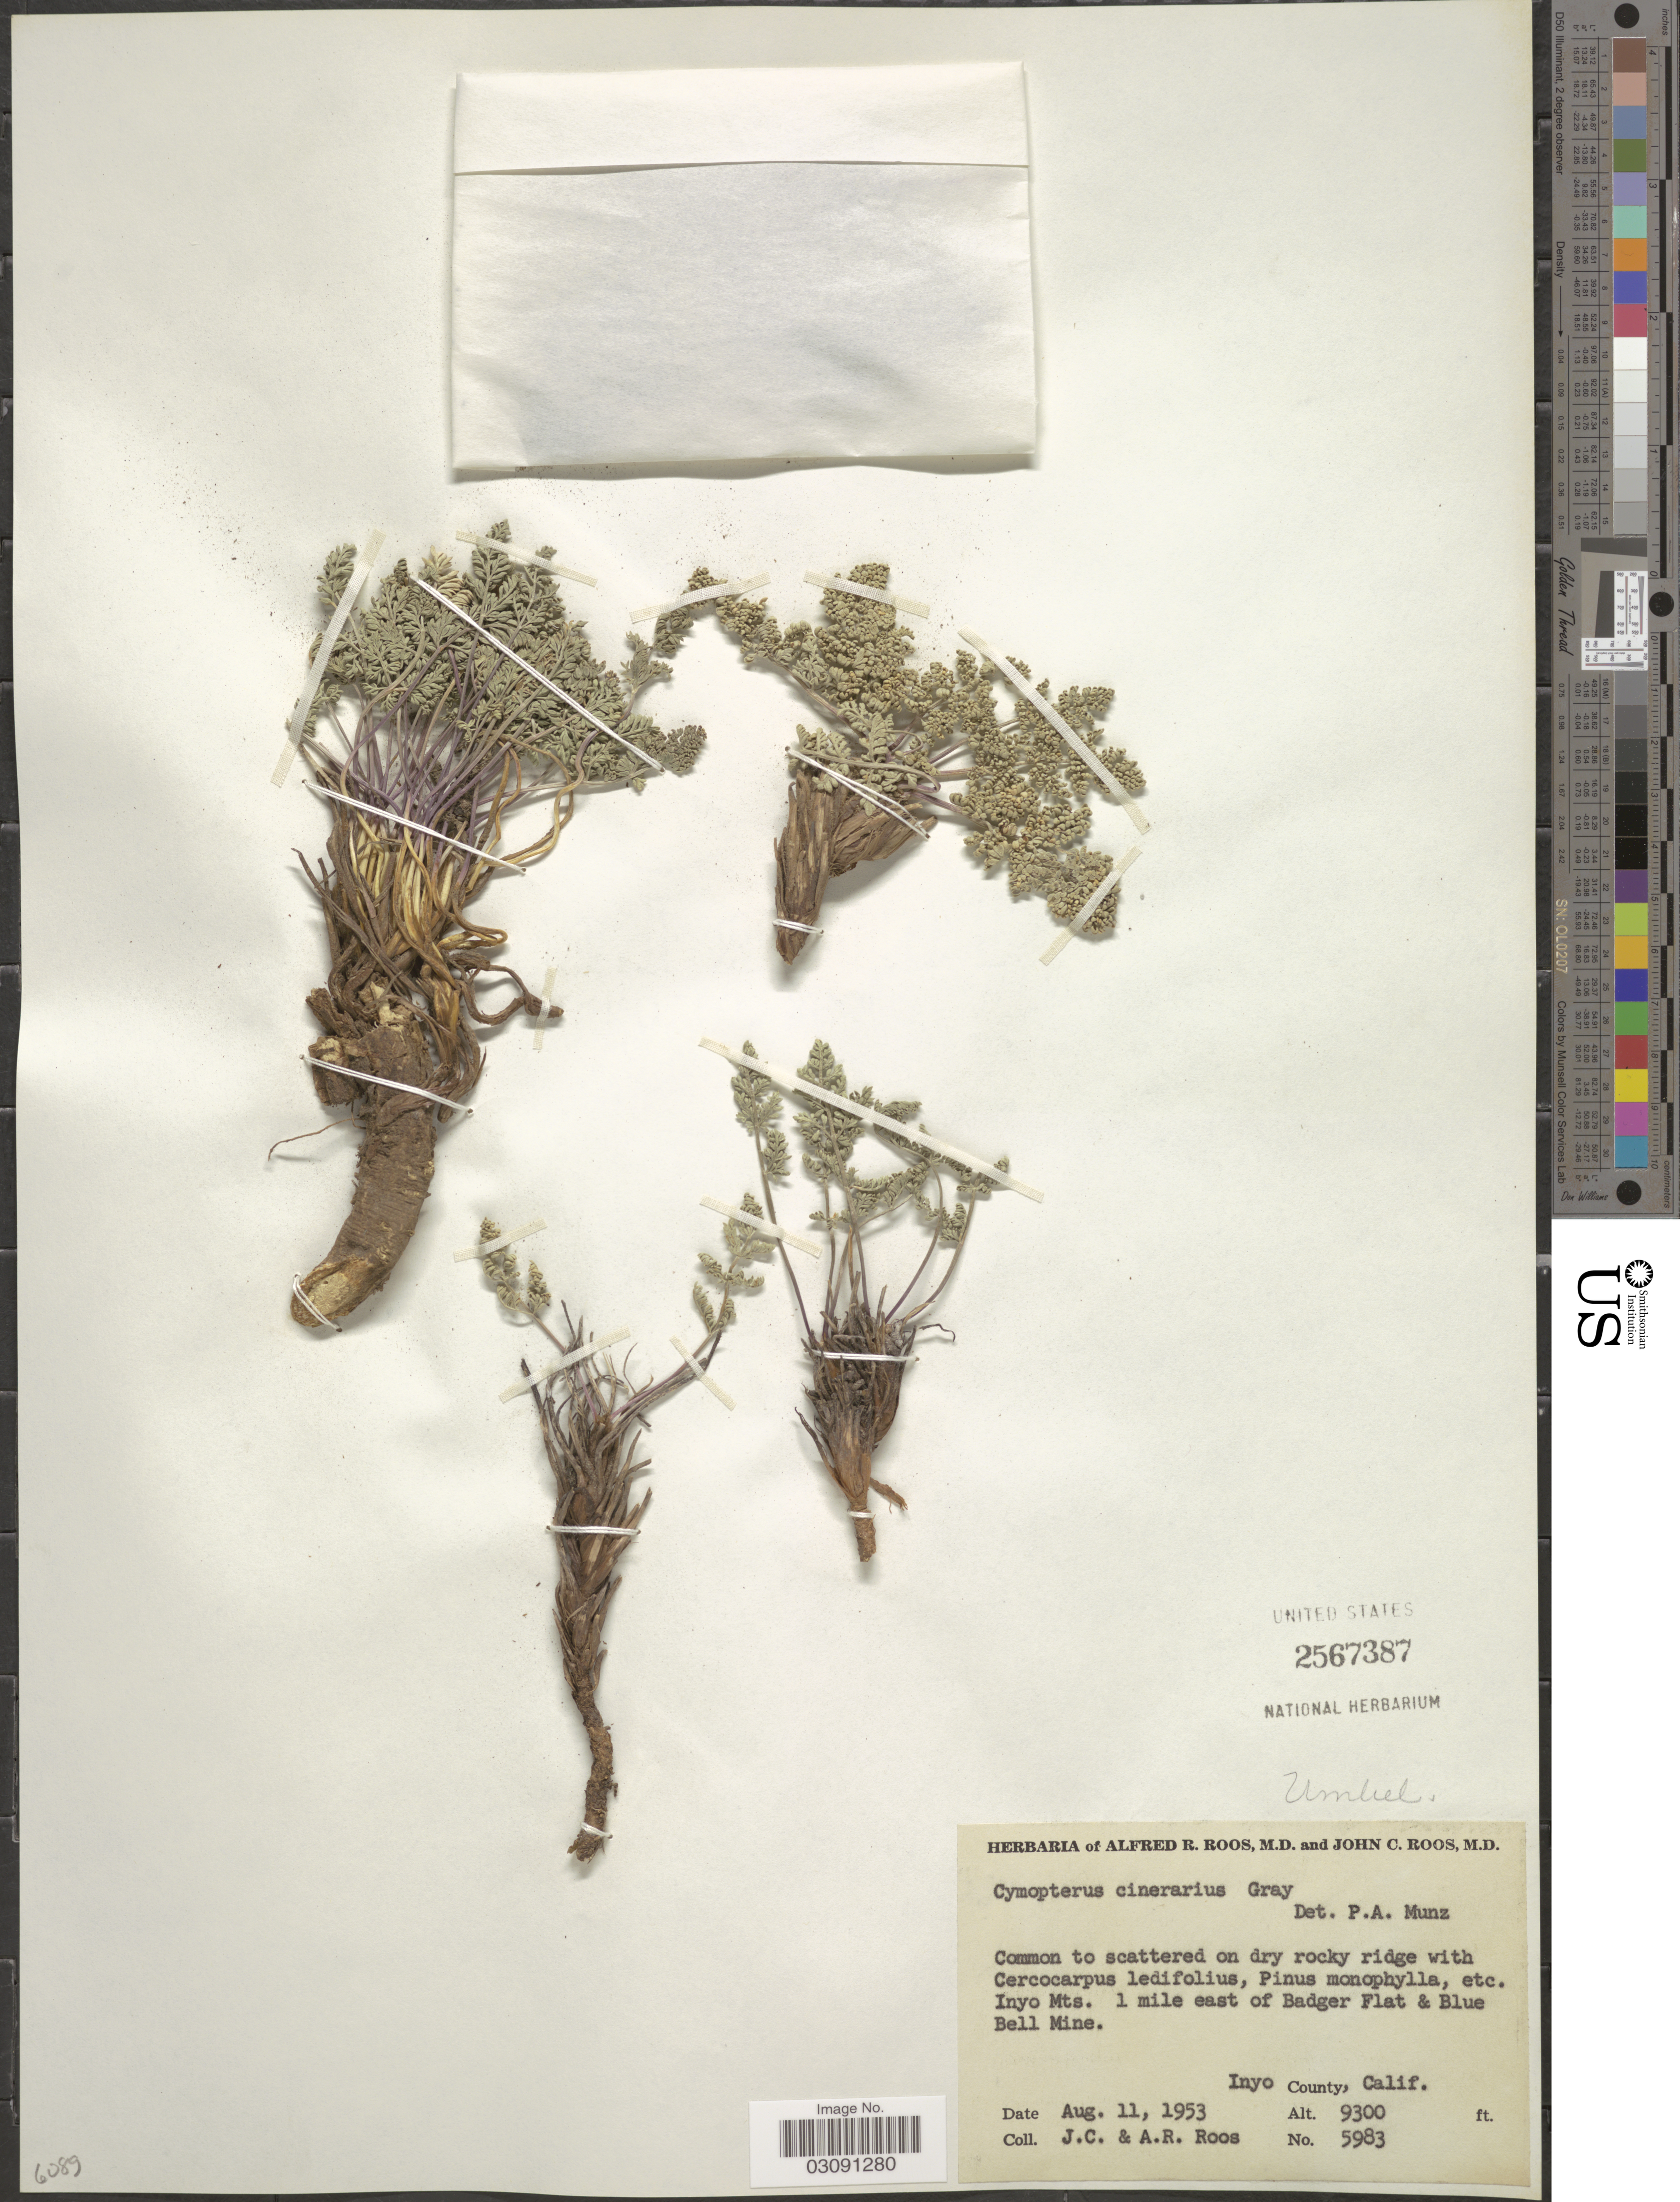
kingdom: Plantae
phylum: Tracheophyta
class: Magnoliopsida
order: Apiales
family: Apiaceae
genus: Cymopterus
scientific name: Cymopterus cinerarius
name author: A. Gray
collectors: J. C. Roos & A. R. Roos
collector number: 5983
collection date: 1953-08-11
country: United States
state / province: California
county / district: Inyo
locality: Inyo Mts. 1 mile east of Badger Flat & Blue Bell Mine. Inyo County.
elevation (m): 2835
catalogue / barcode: US 2567387